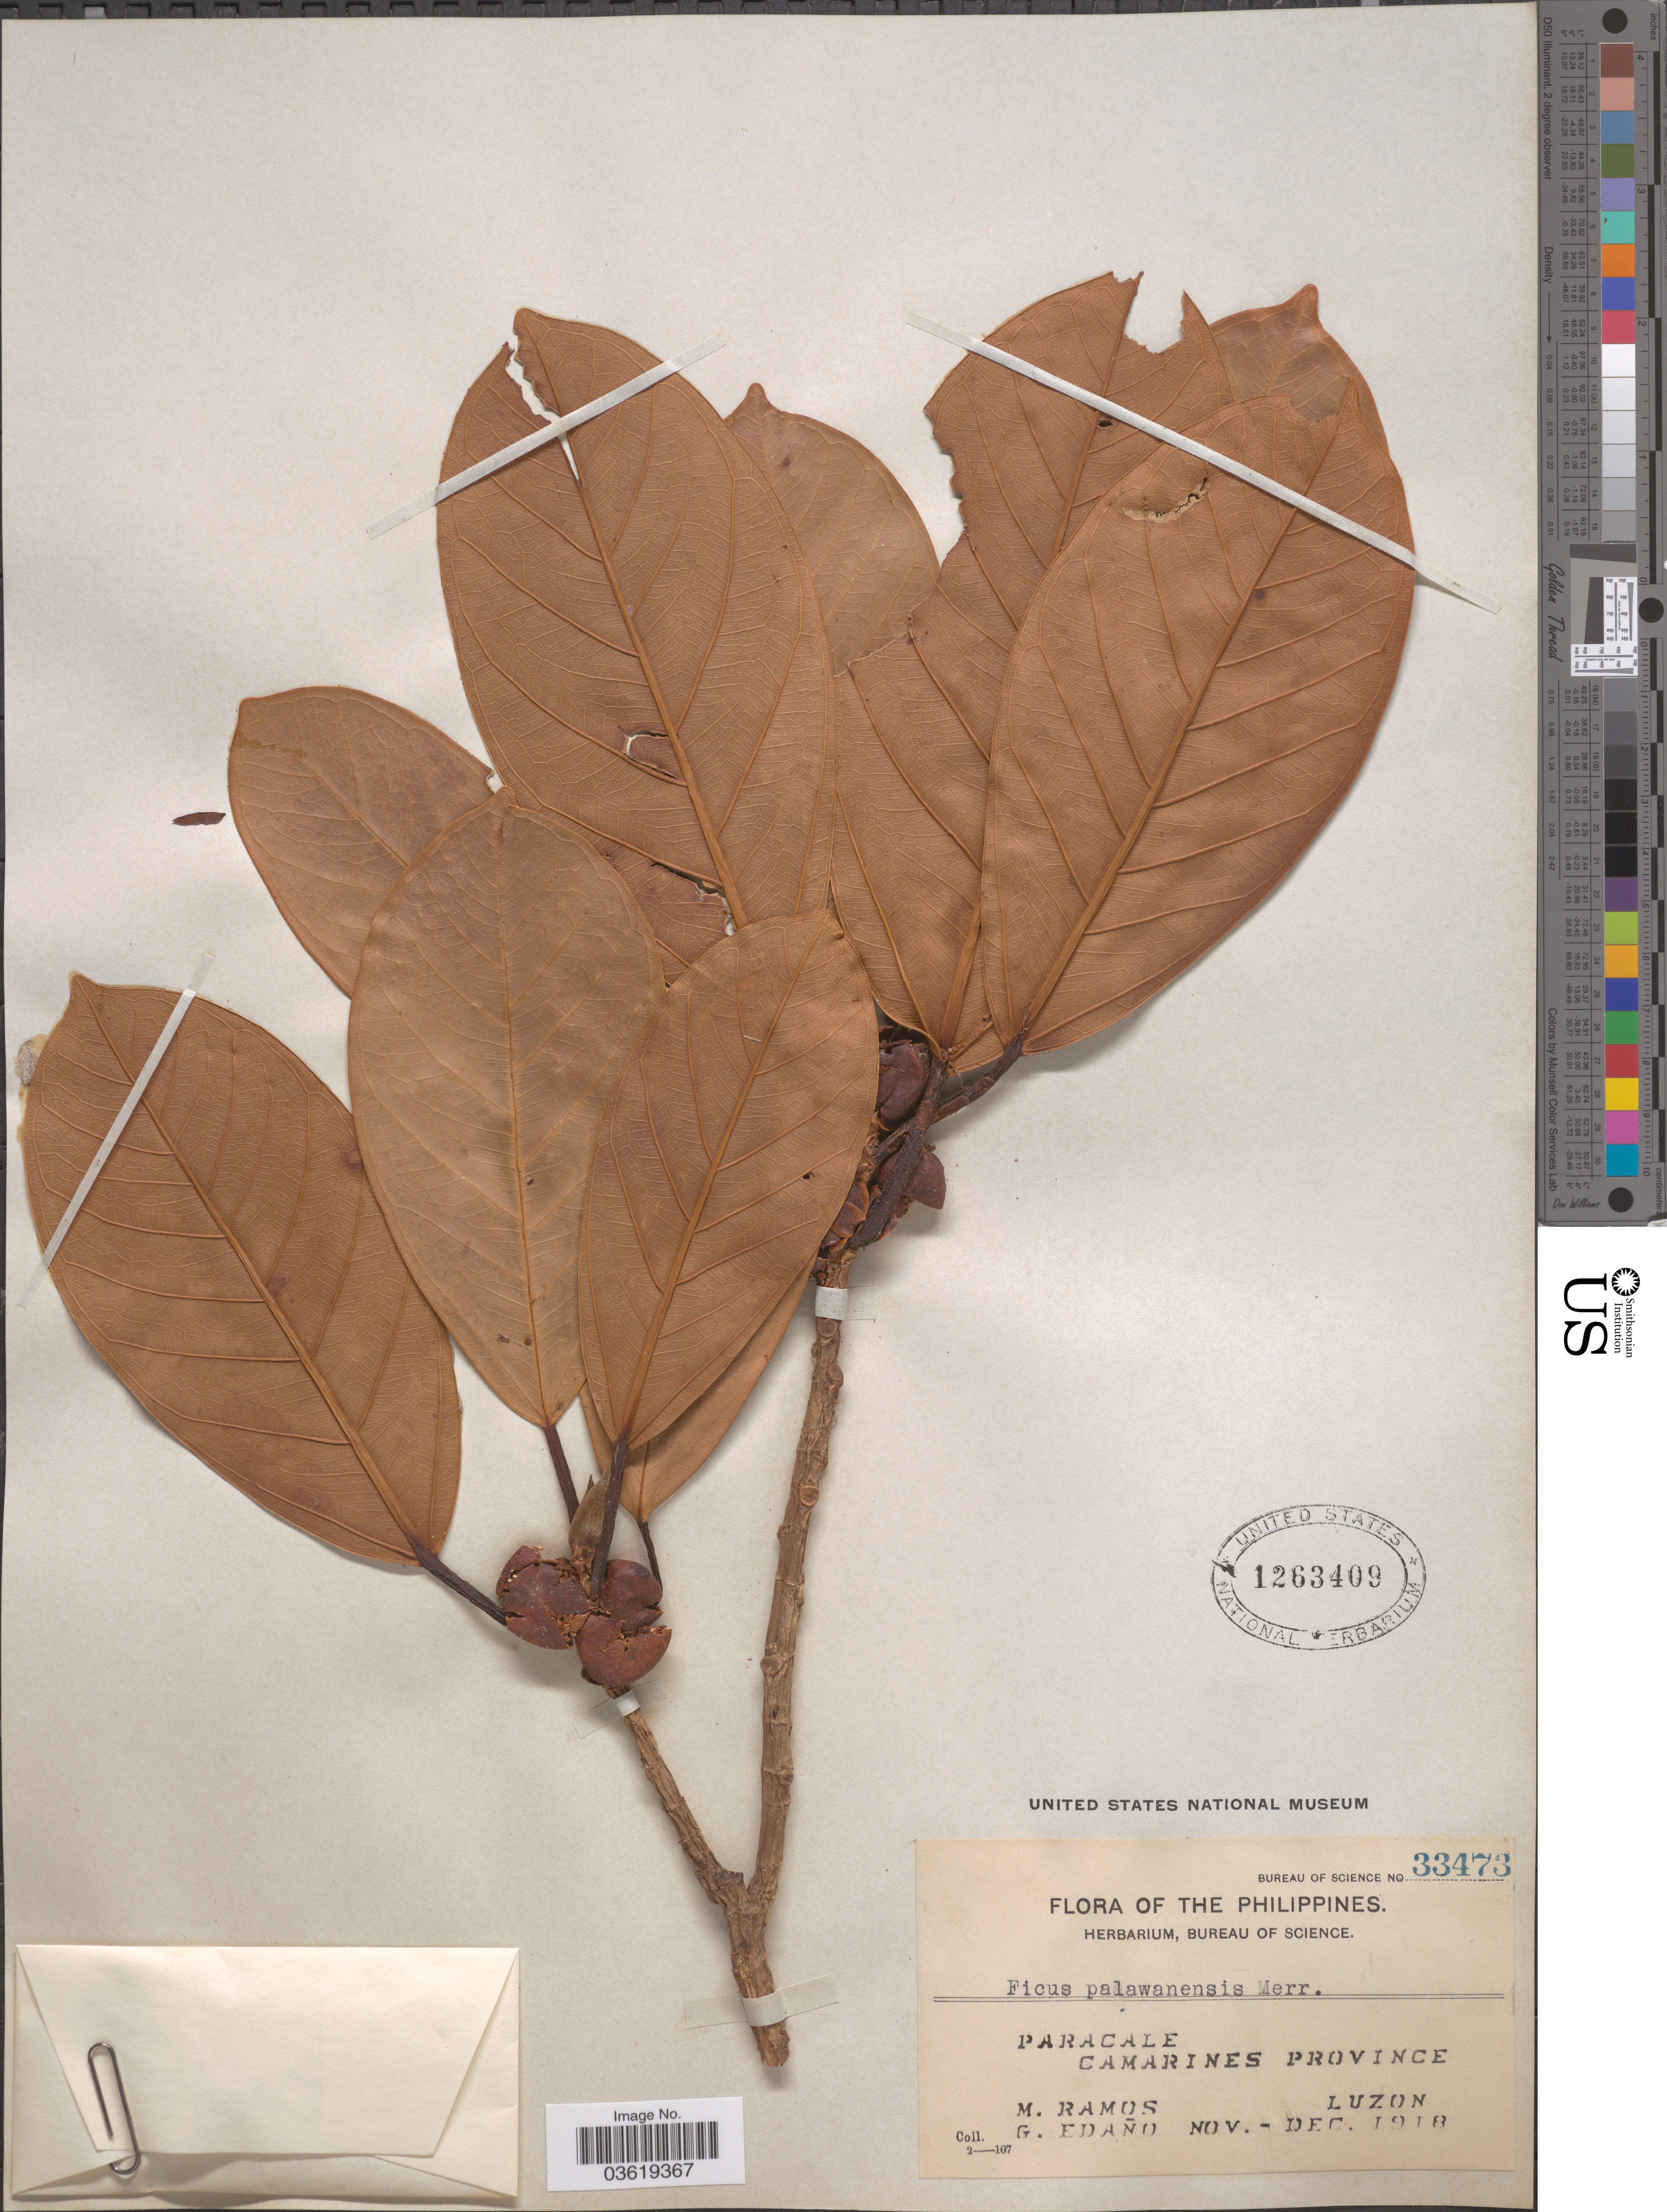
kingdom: Plantae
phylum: Tracheophyta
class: Magnoliopsida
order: Rosales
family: Moraceae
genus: Ficus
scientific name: Ficus palawanensis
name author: Merr.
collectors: M. Ramos & G. Edaño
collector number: Bureau of Science 33473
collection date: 1918-11/1918-12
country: Philippines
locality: Paracale, Camarines Province, Luzon.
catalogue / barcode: US 1263409